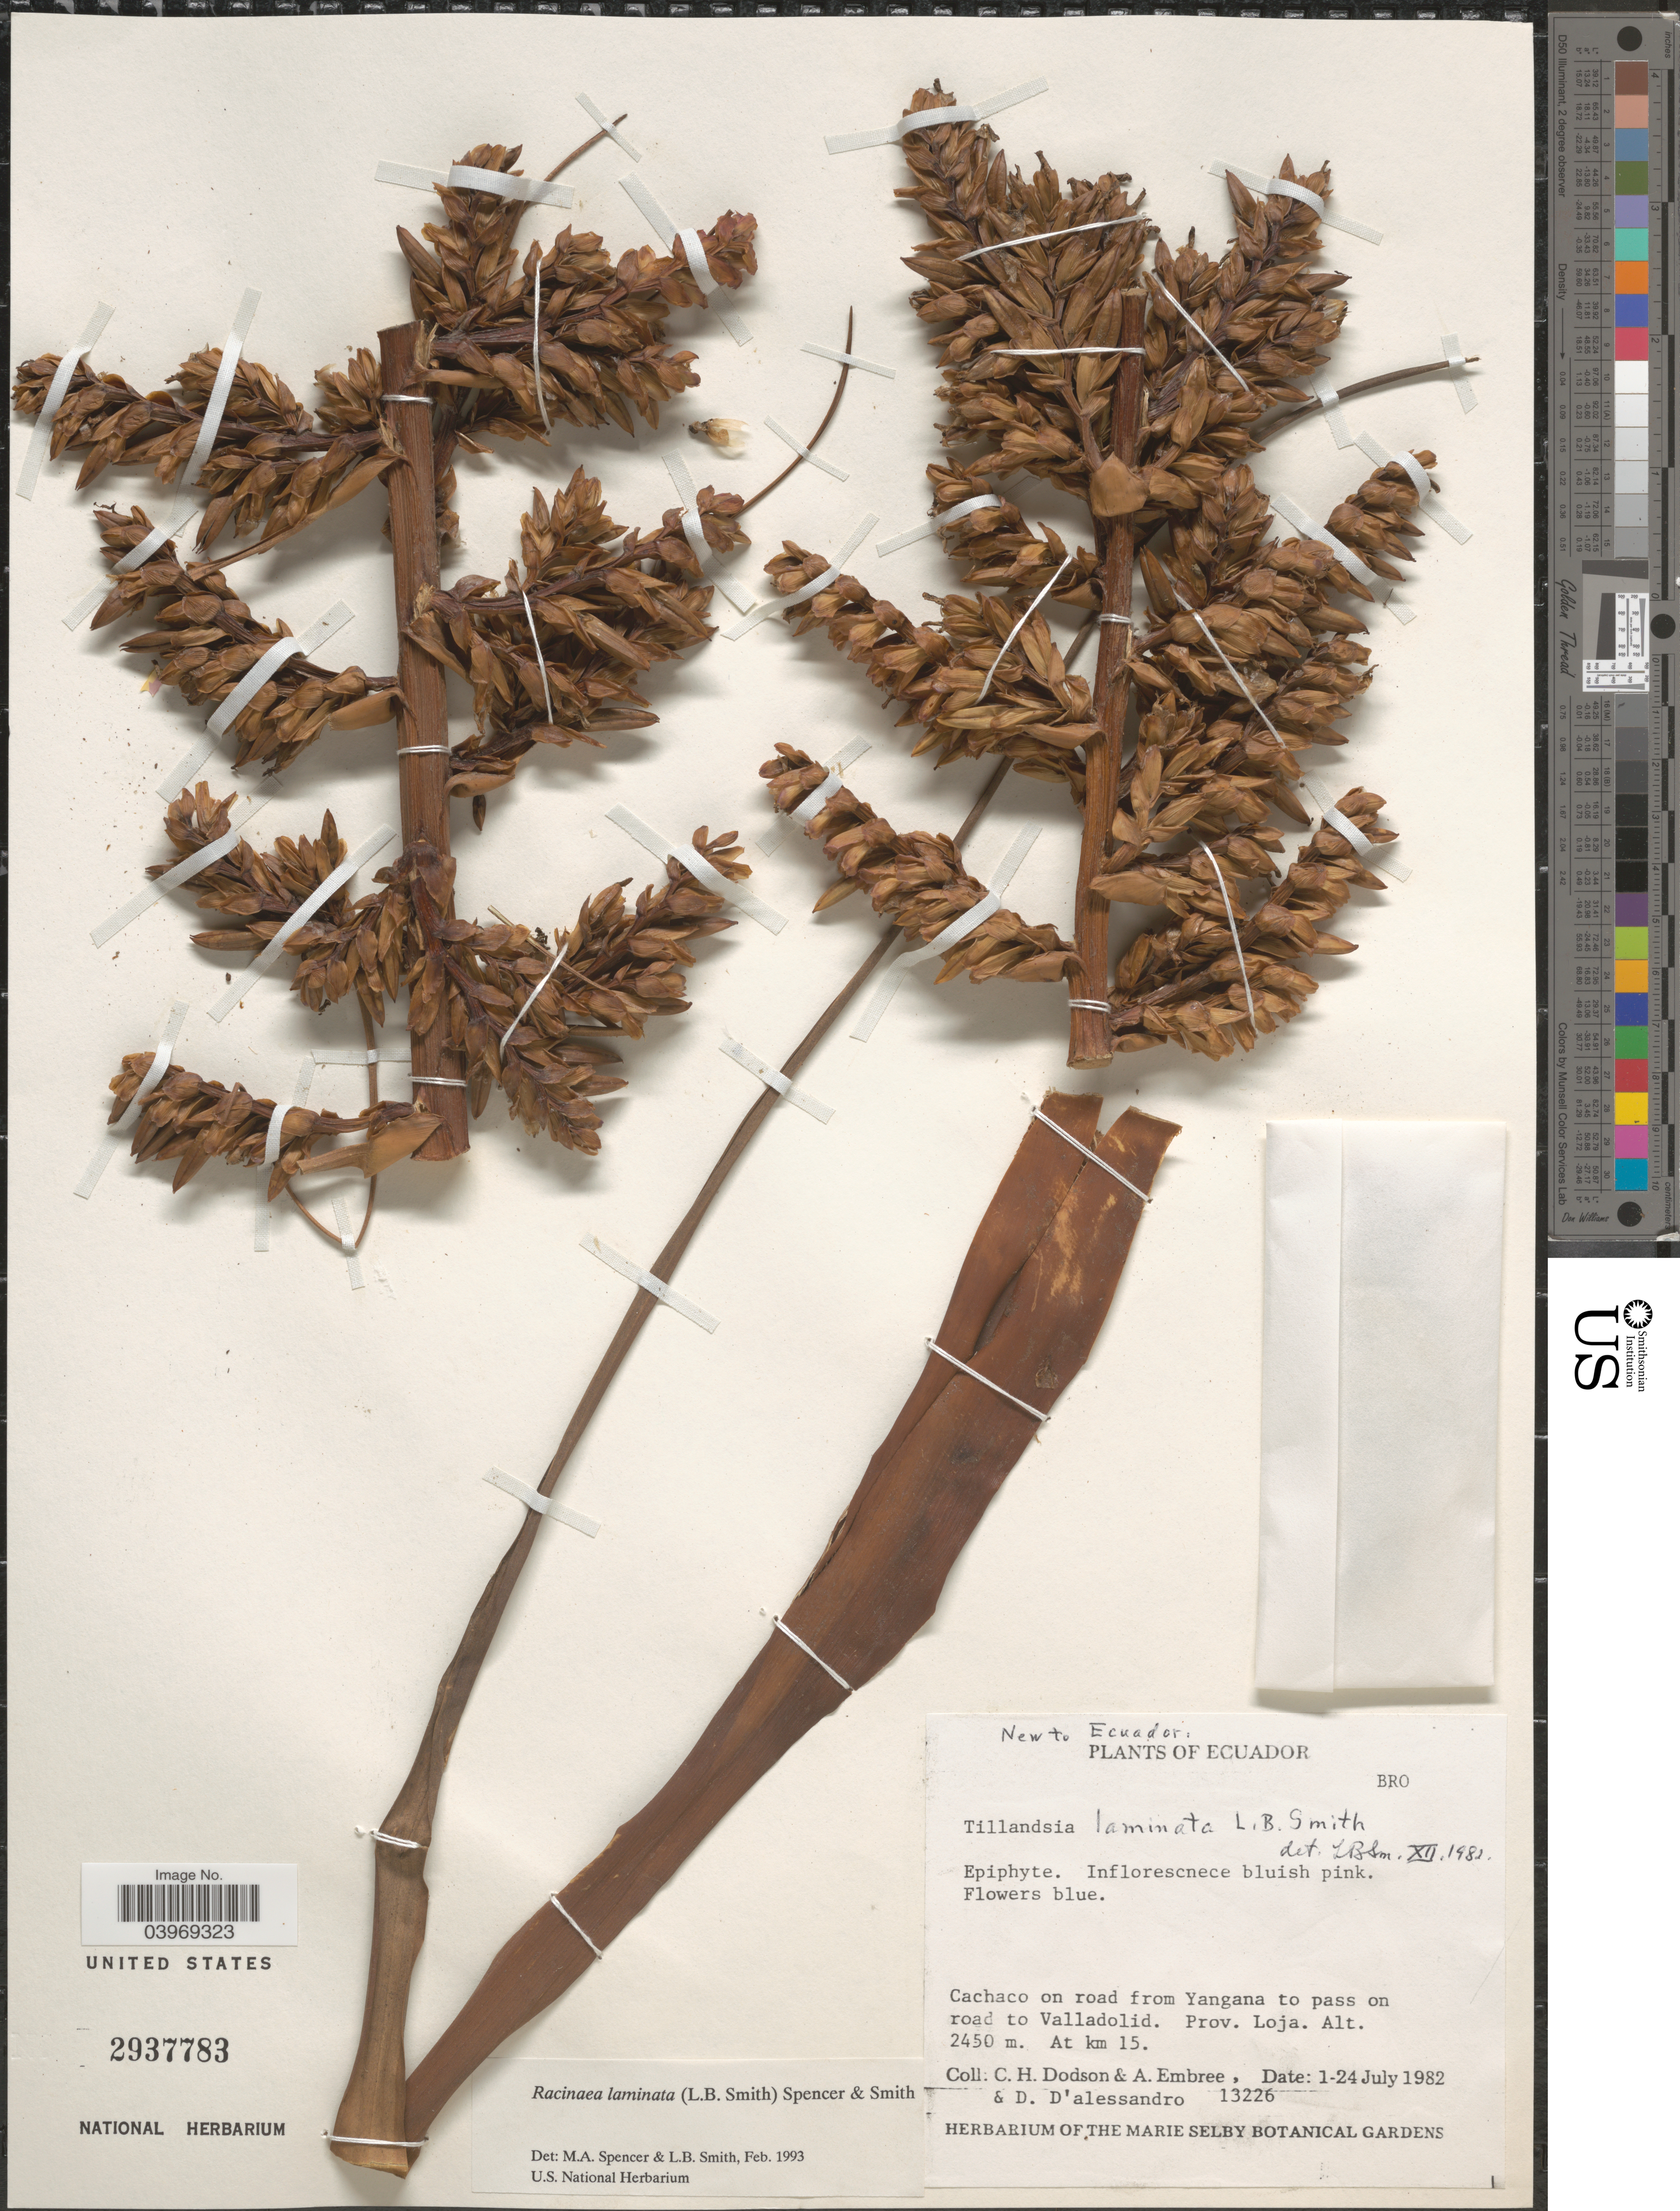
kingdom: Plantae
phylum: Tracheophyta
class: Liliopsida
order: Poales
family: Bromeliaceae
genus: Racinaea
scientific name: Racinaea laminata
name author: (L.B. Sm.) M.A. Spencer & L.B. Sm.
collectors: C. H. Dodson, A. Embree & D. D'alessandro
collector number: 13226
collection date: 1982-07-01/1982-07-24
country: Ecuador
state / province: Loja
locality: Cachaco on road from Yangana to pass on road to Valladolid. At km 15.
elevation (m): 2450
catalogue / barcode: US 2937783